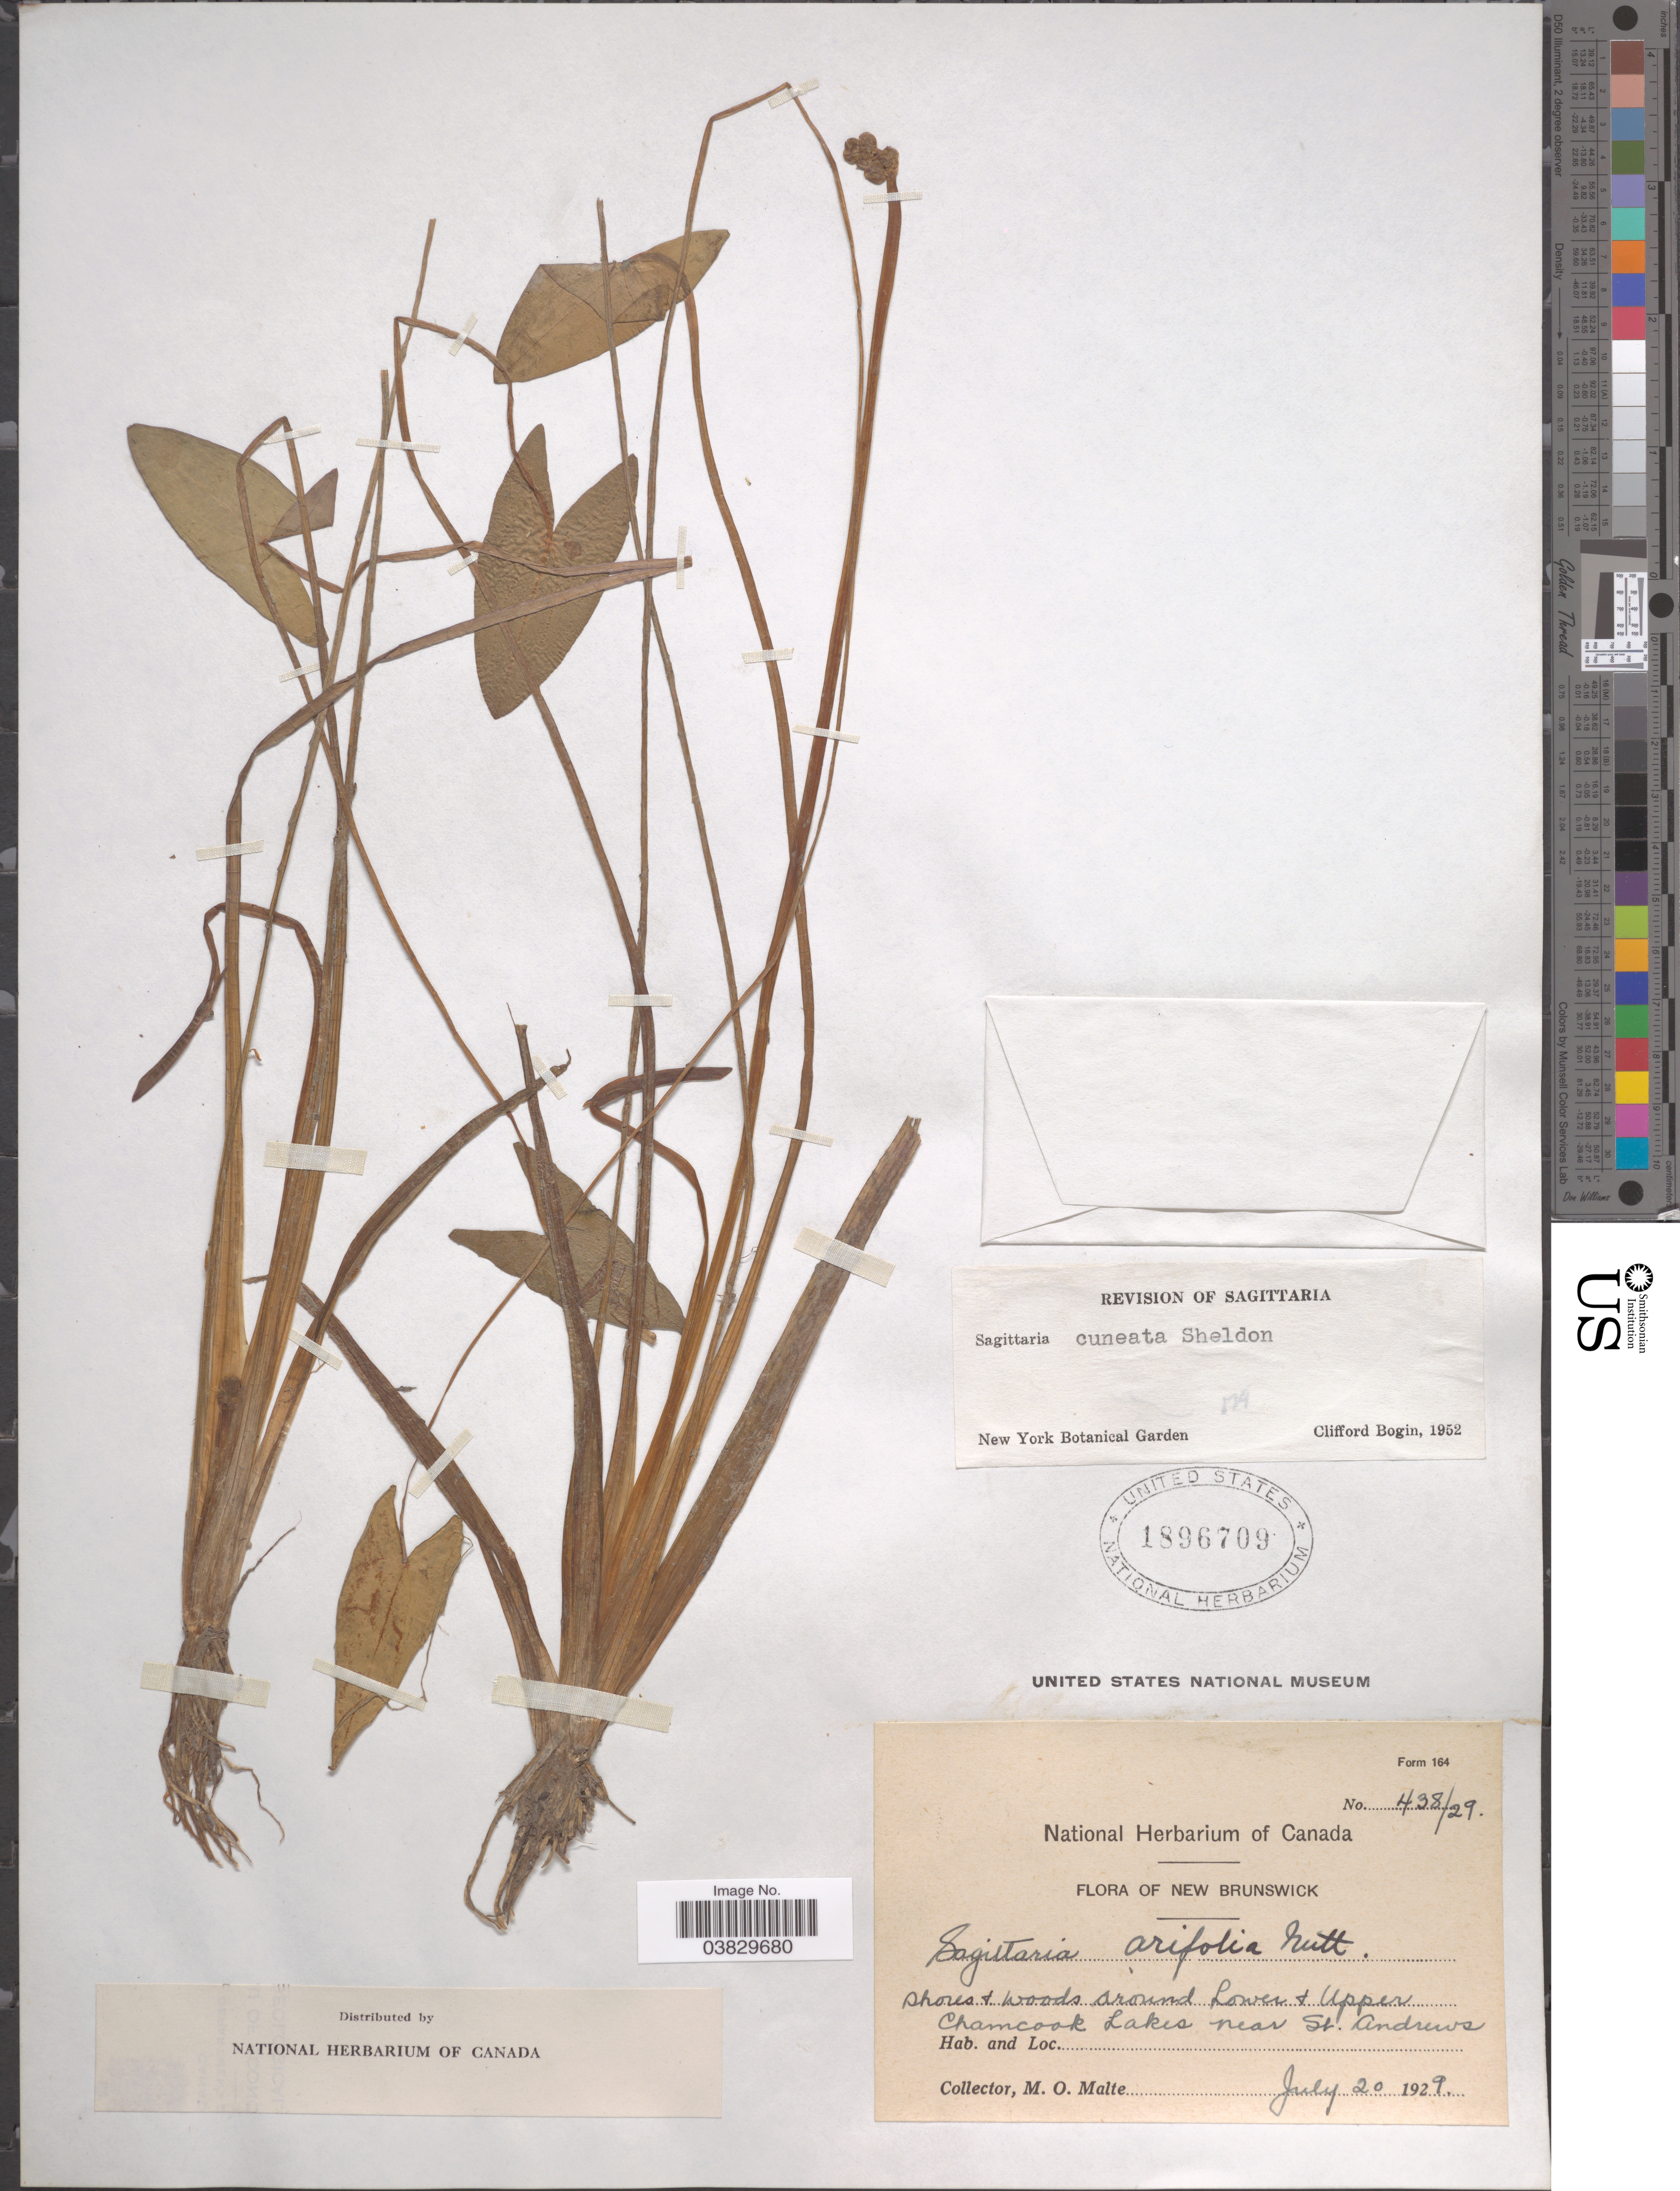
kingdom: Plantae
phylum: Tracheophyta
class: Liliopsida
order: Alismatales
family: Alismataceae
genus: Sagittaria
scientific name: Sagittaria cuneata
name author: E. Sheld.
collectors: M. O. Malte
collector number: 438/29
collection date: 1929-07-20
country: Canada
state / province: New Brunswick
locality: Shores + woods around Lower + Upper Chamcook Lakes near St. Andrews.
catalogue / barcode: US 1896709